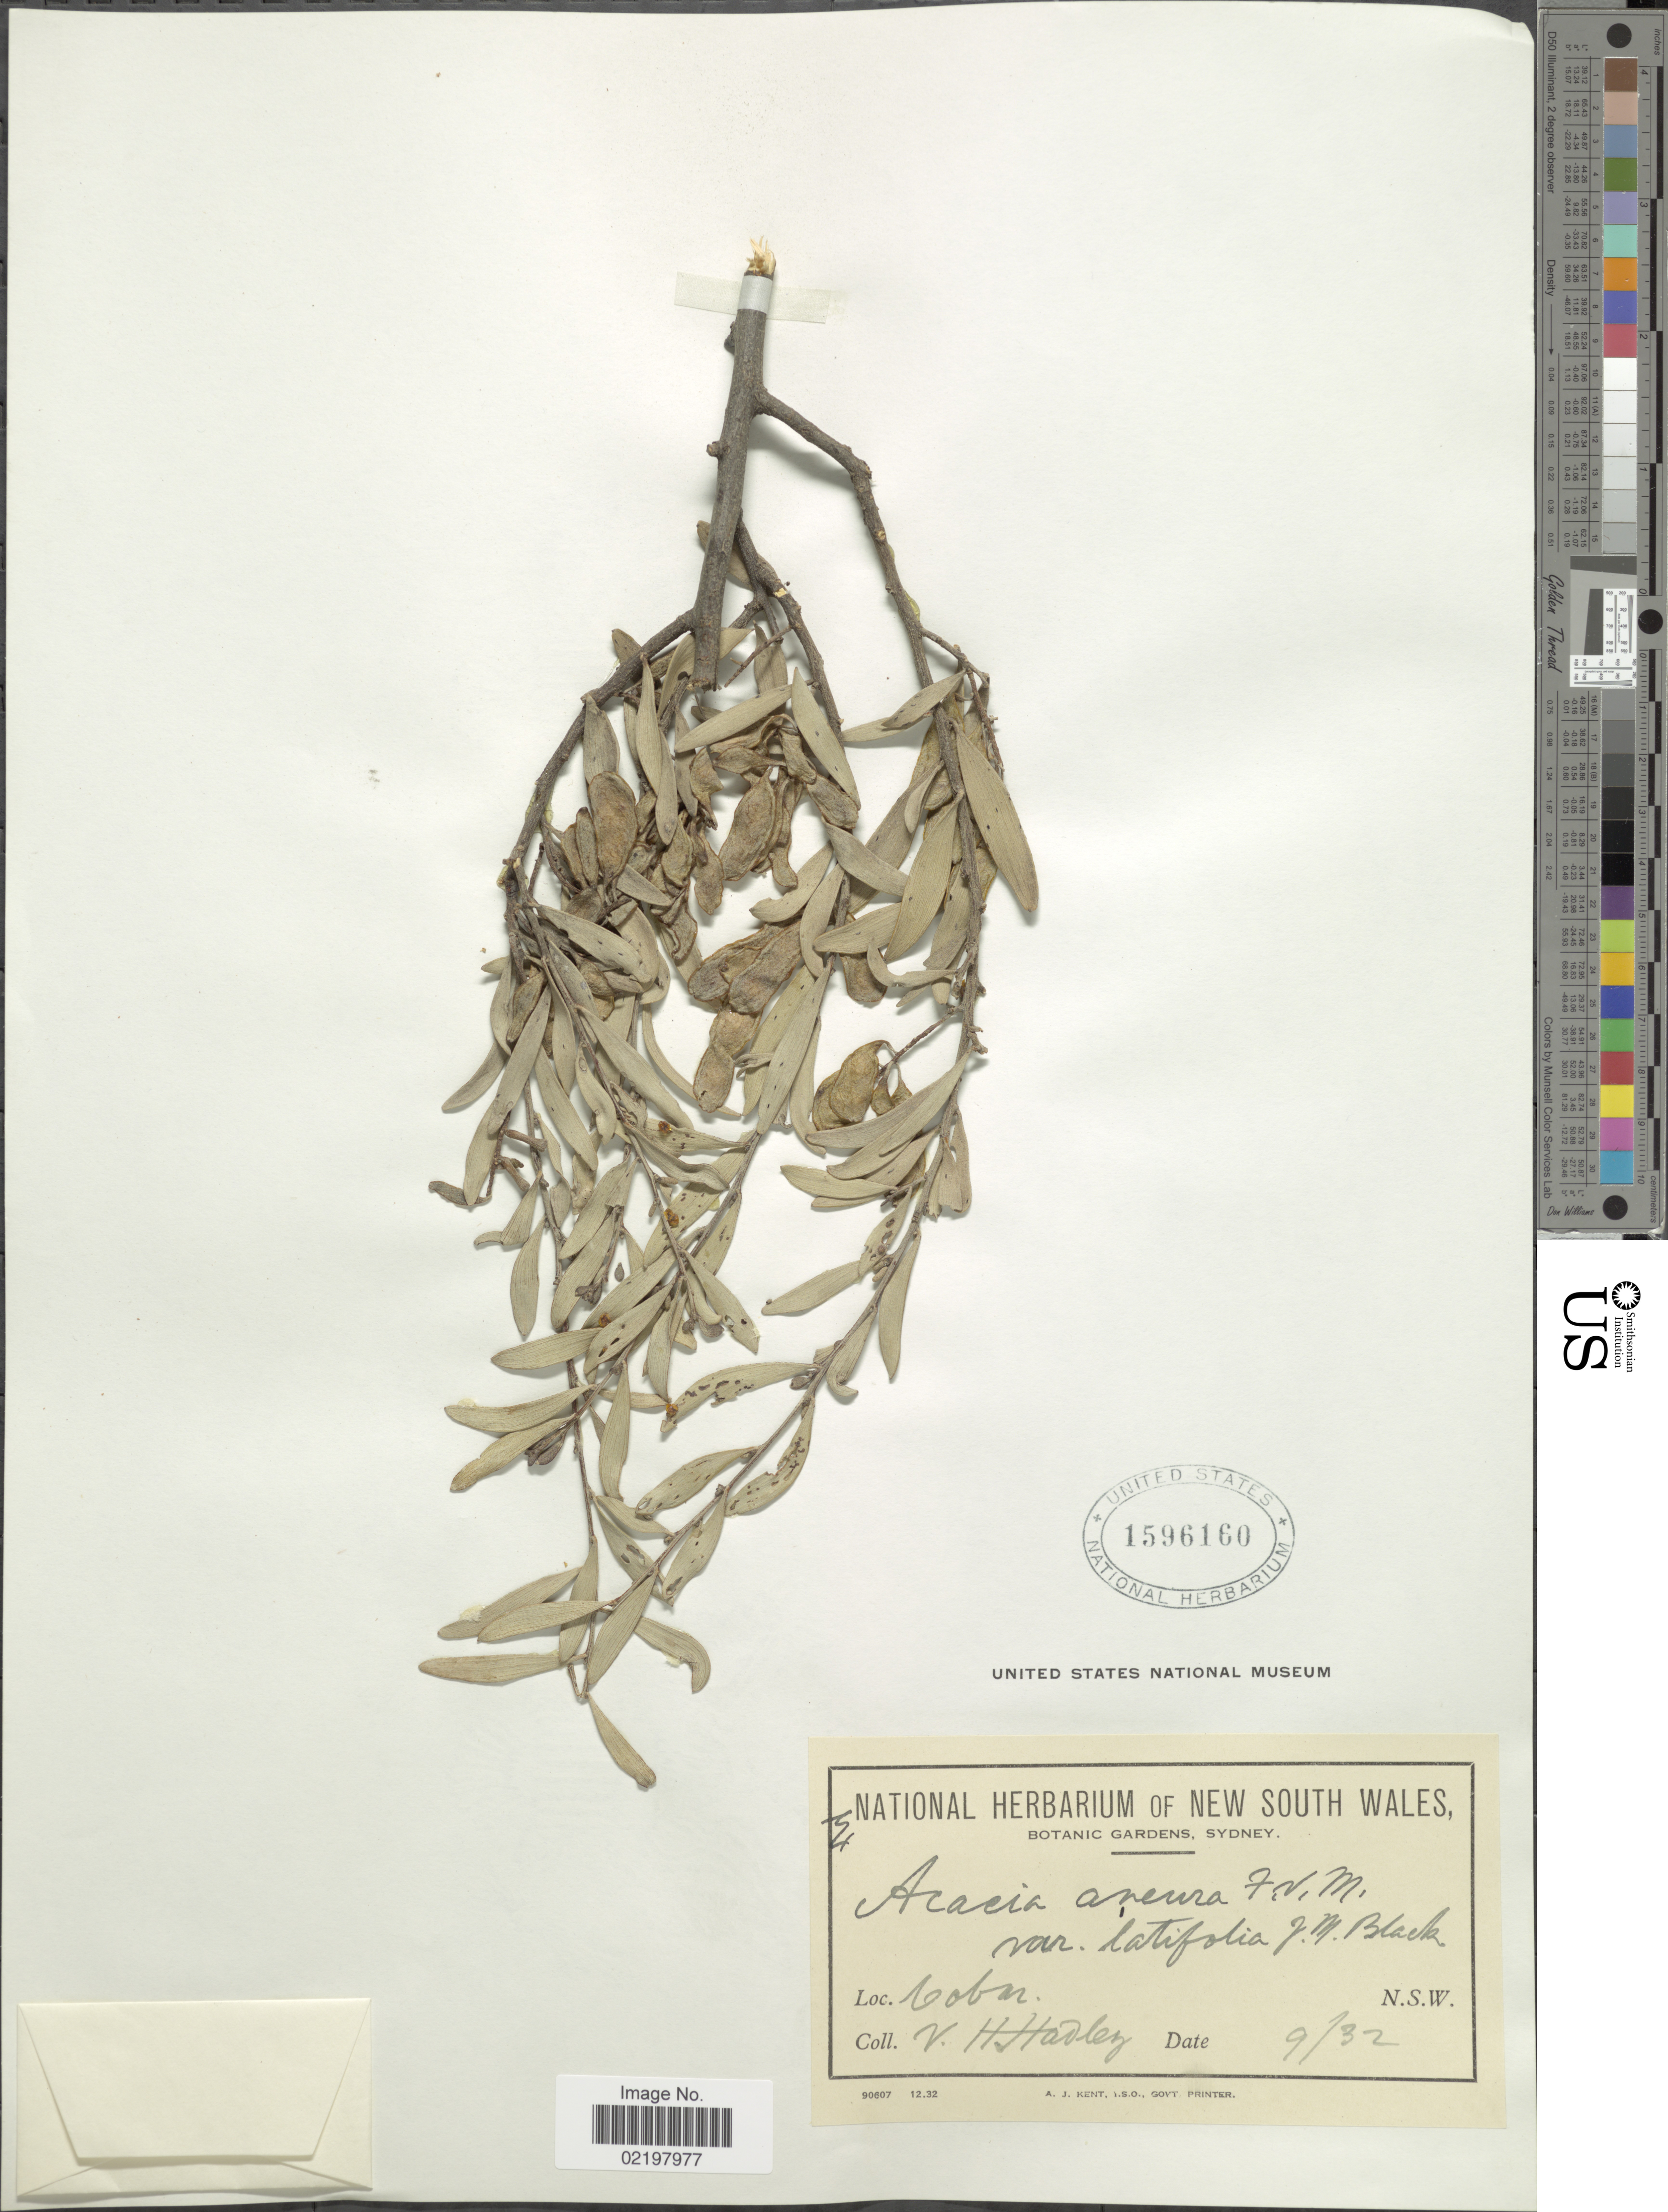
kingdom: Plantae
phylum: Tracheophyta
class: Magnoliopsida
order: Fabales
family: Fabaceae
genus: Acacia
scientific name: Acacia aneura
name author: F. Muell. ex Benth.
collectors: V. Hadley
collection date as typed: Transcribed d/m/y: /9/32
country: Australia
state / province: New South Wales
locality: Cobar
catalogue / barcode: US 1596160